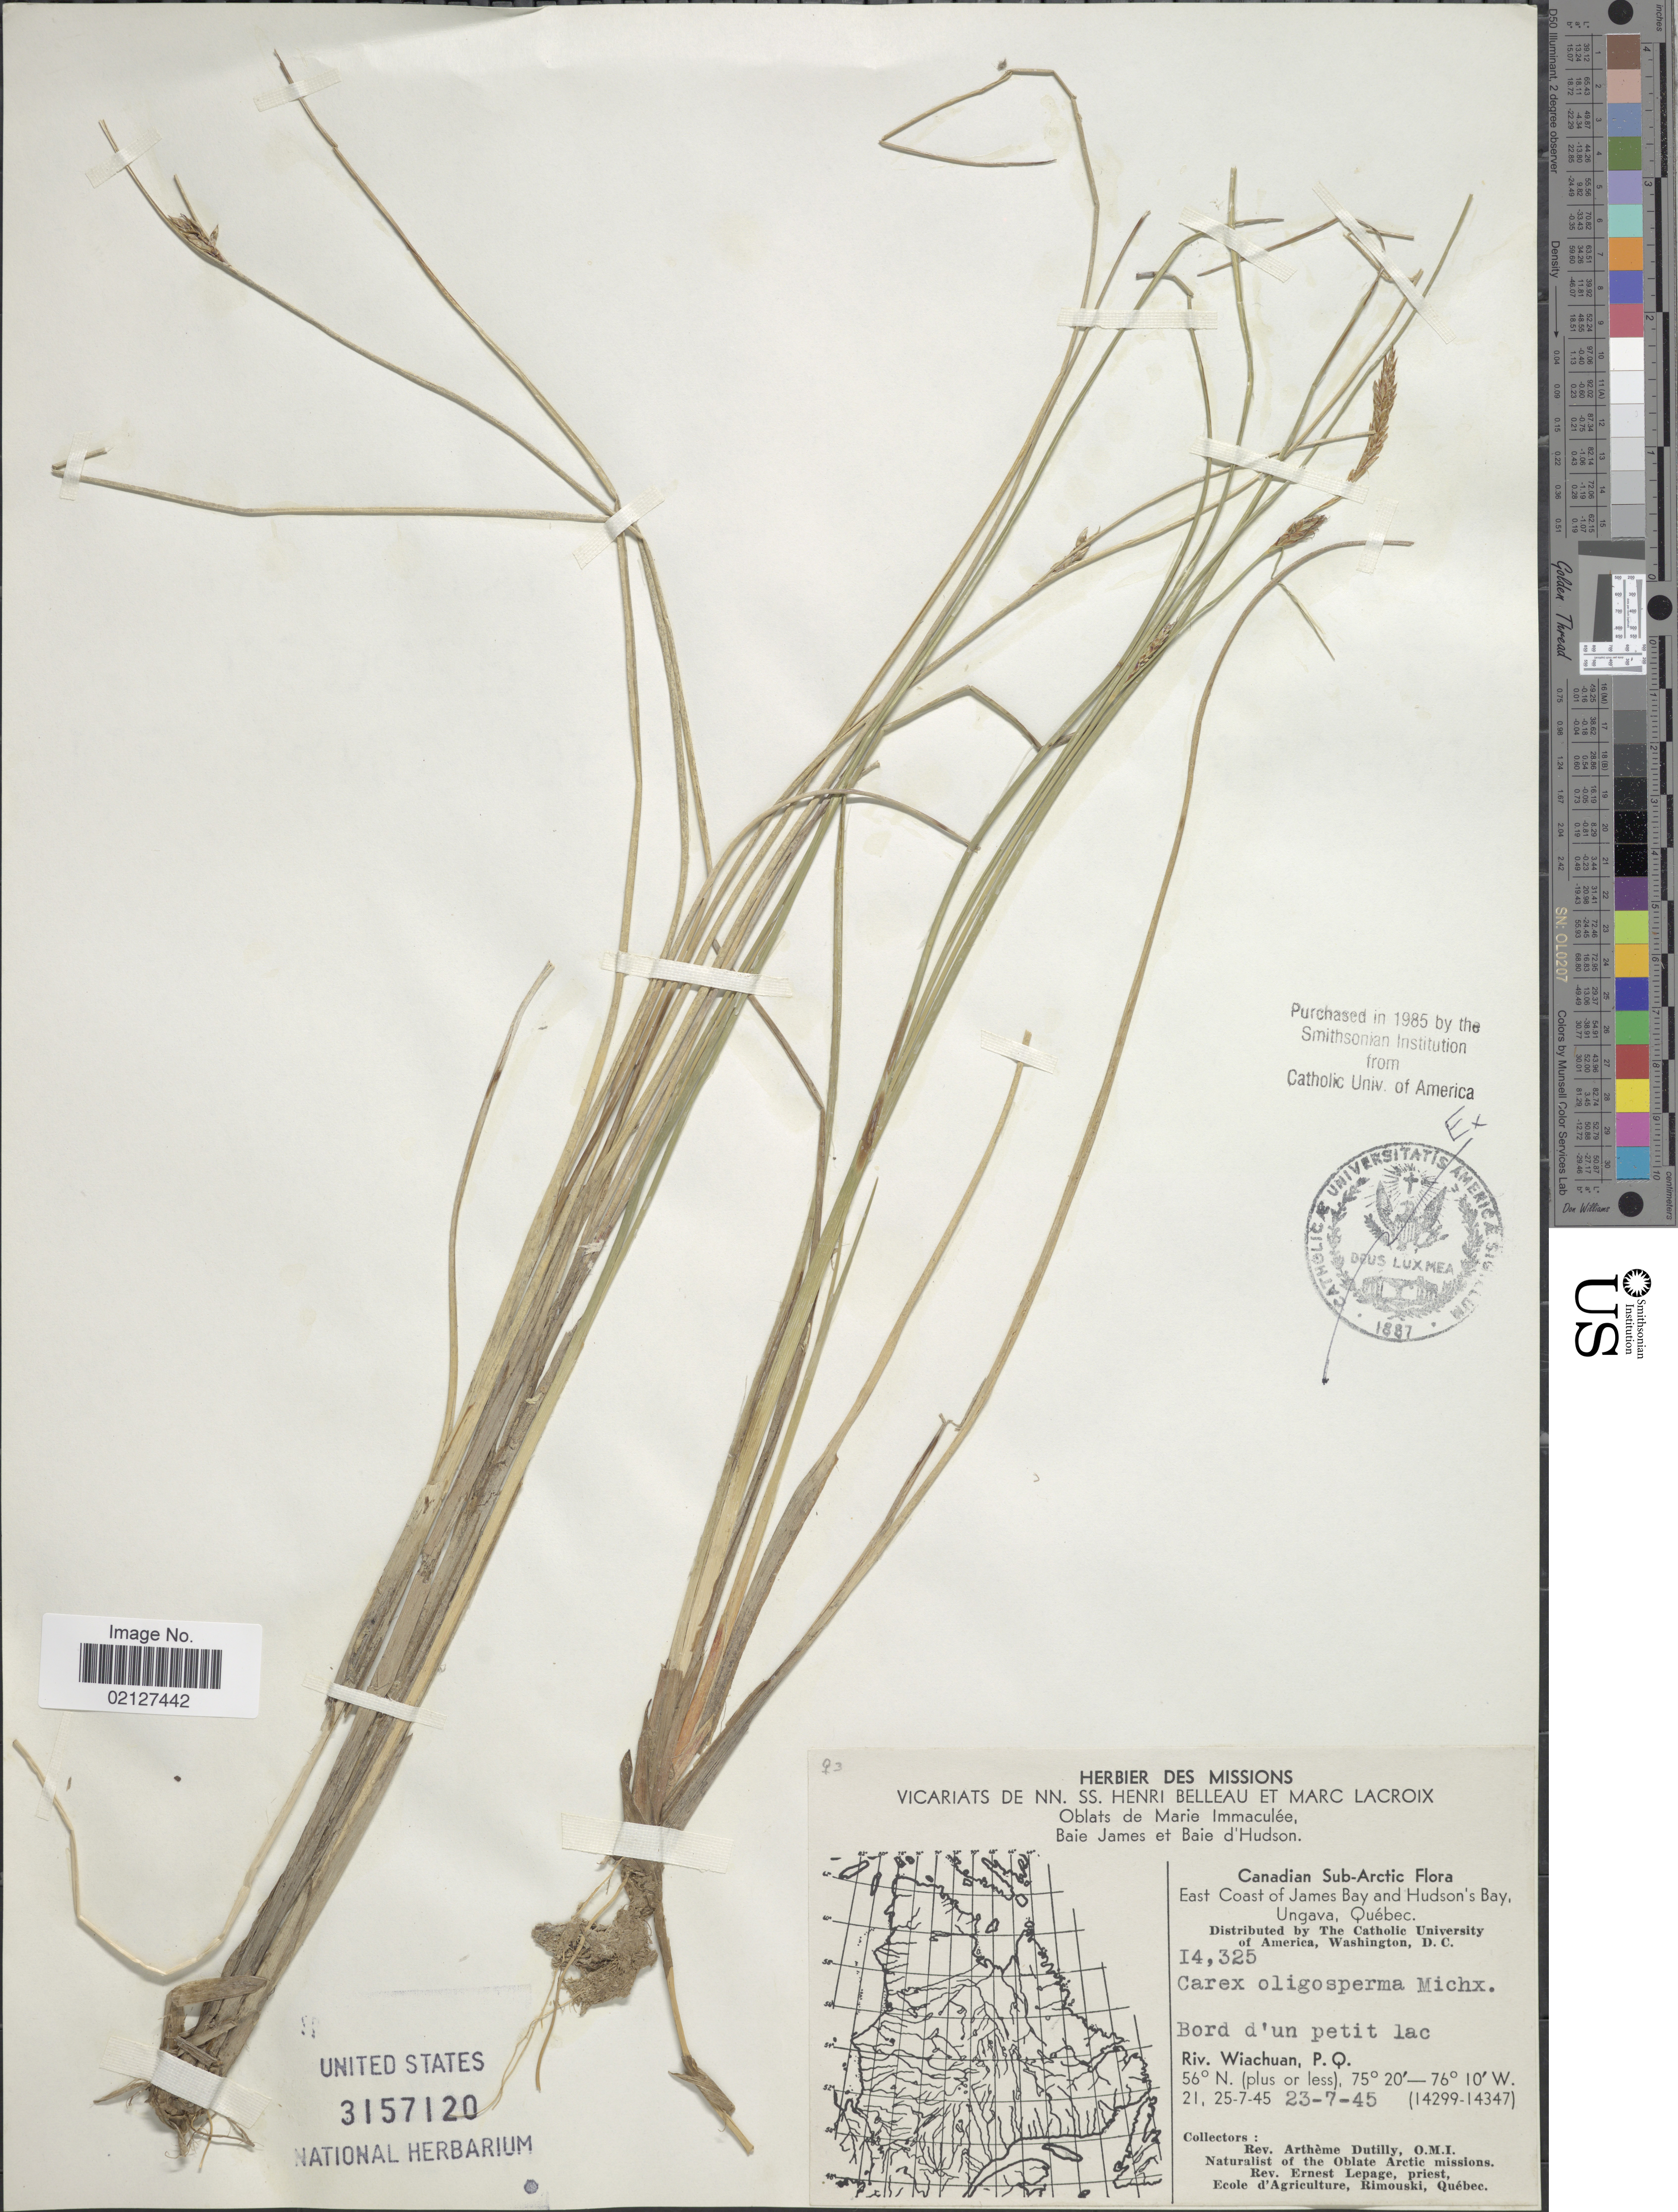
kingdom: Plantae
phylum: Tracheophyta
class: Liliopsida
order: Poales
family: Cyperaceae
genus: Carex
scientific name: Carex oligosperma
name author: Michx.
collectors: A. Dutilly & E. Lepage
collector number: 14325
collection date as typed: Transcribed d/m/y: 23/7/45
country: Canada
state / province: Quebec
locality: Canadian Sub-Arctic, East Coast of James Bay and Hudson's Bay, Ungava, Bord d'un petit lac, Riv. Wiachuan, P.Q.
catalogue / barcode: US 3157120